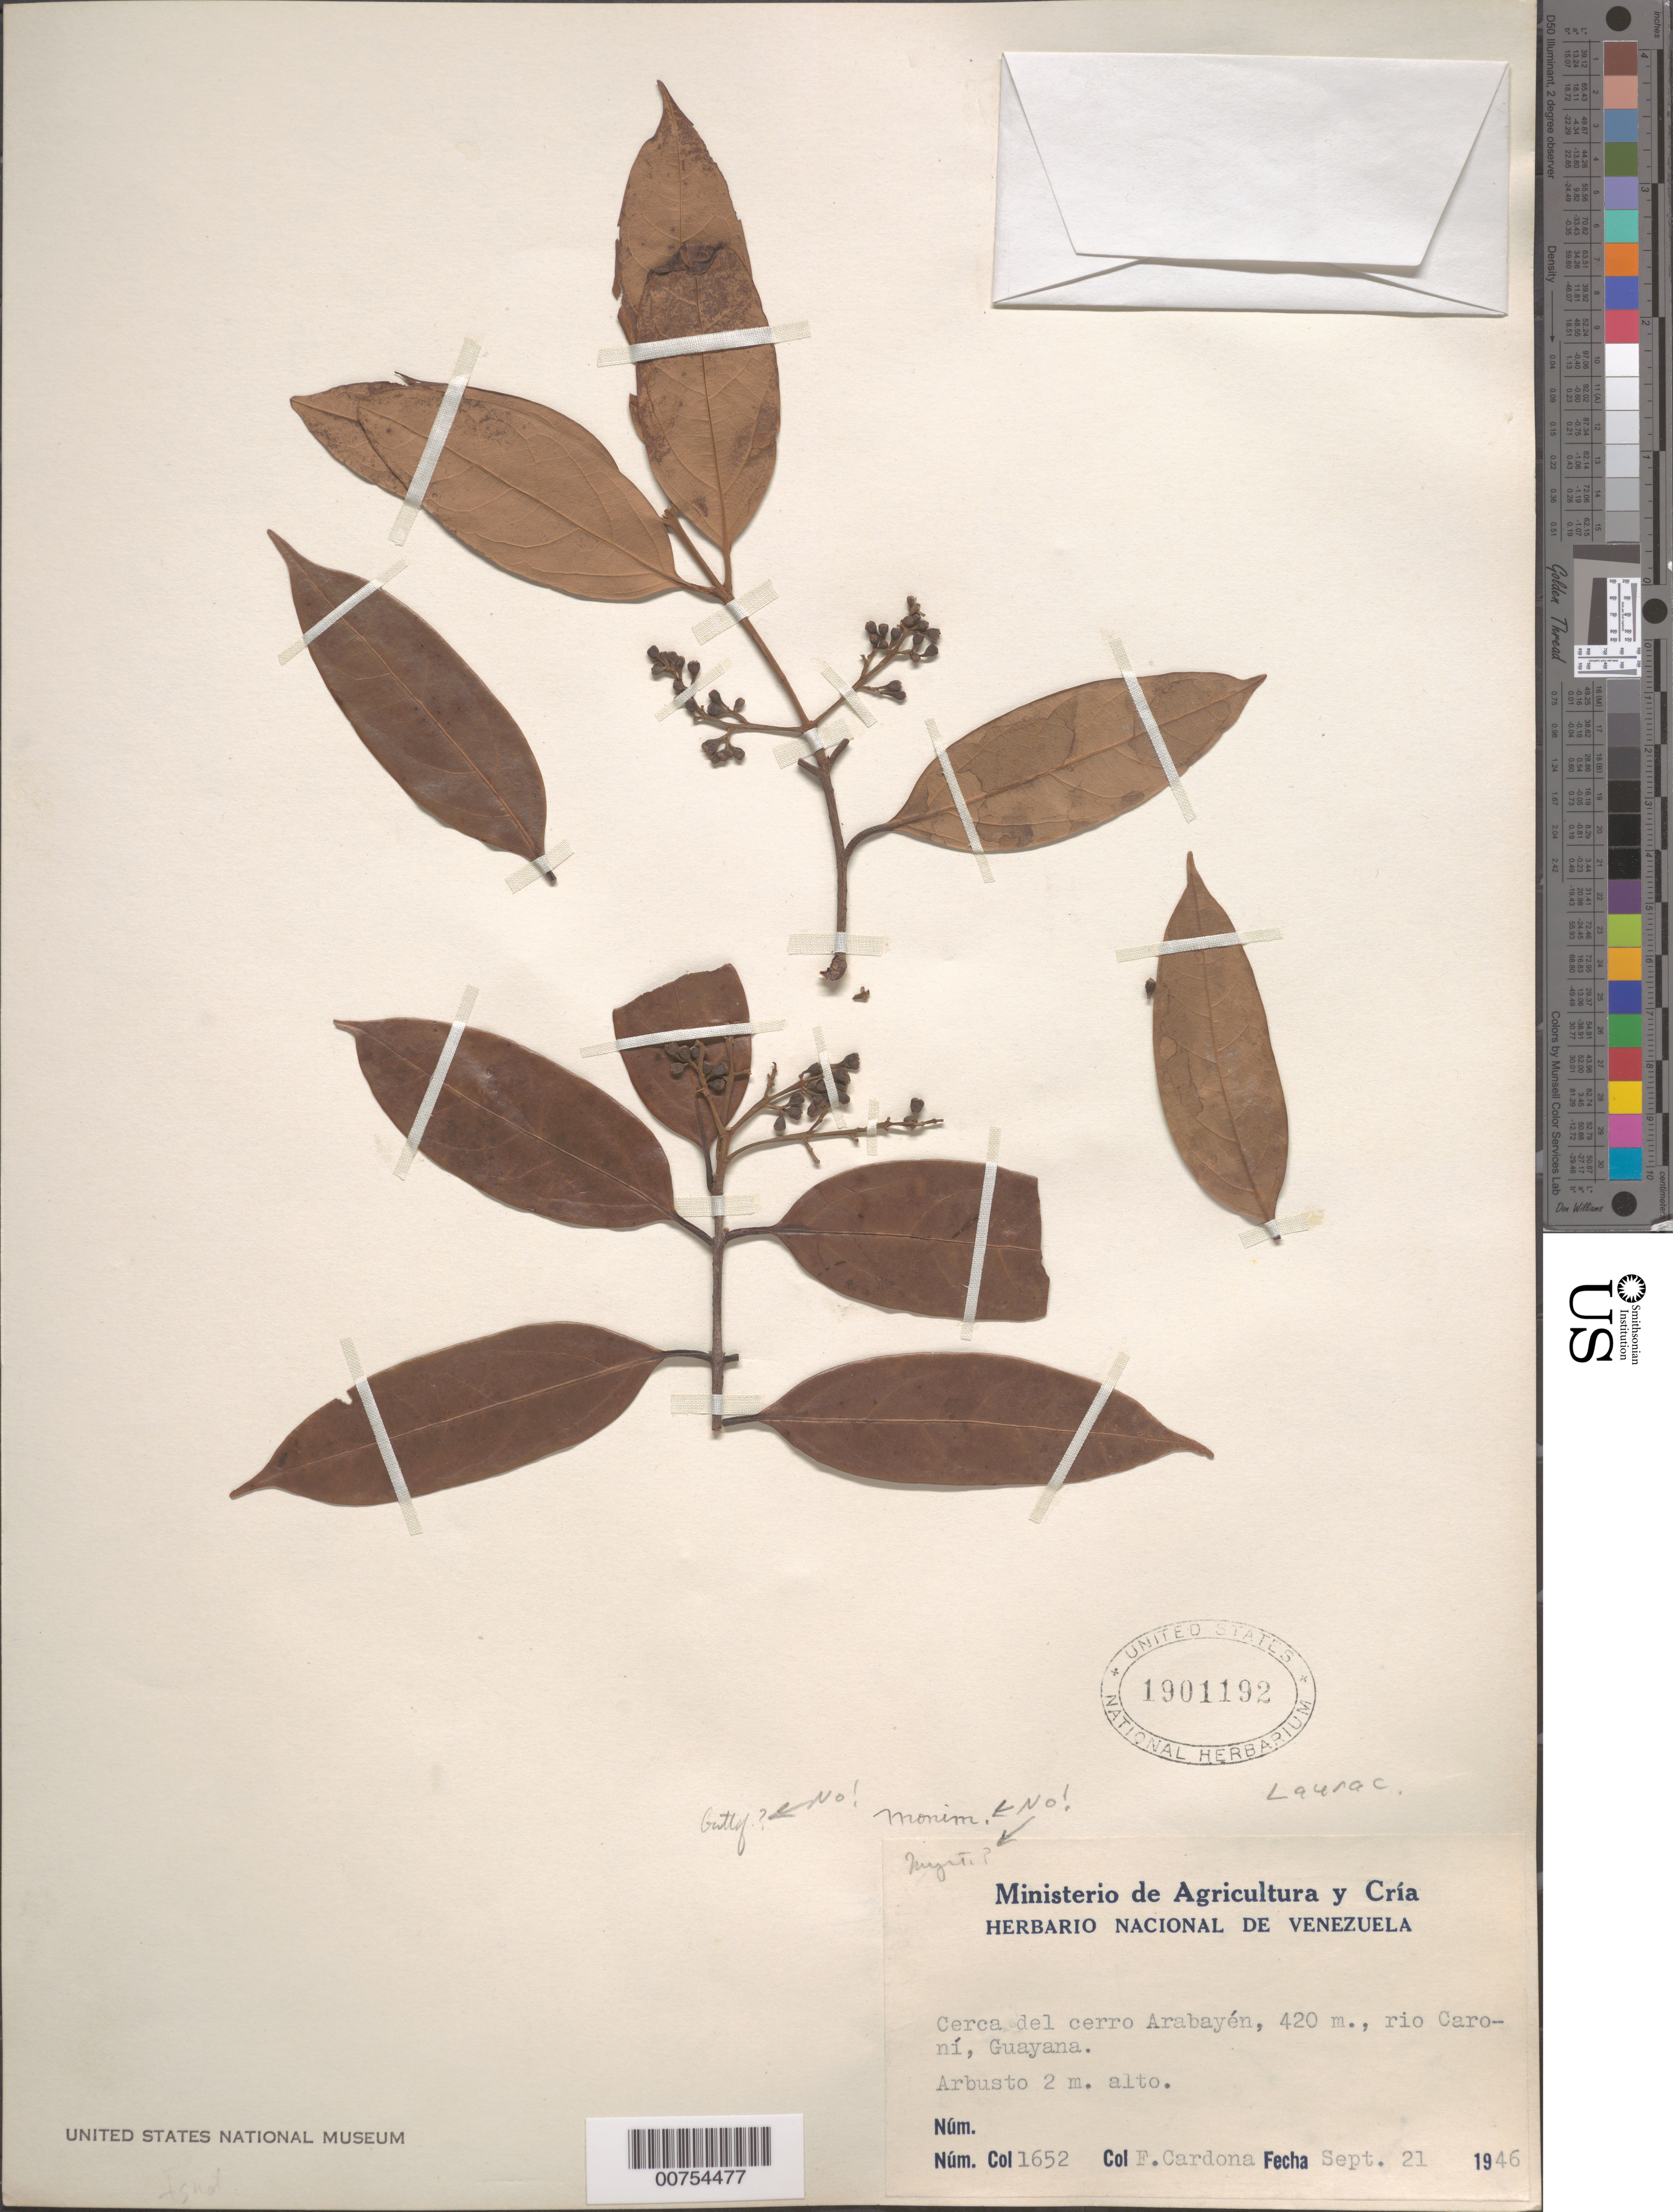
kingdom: Plantae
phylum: Tracheophyta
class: Magnoliopsida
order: Laurales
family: Lauraceae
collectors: F. Cardona Puig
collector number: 1652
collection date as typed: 21-Sep-46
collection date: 1946-09-21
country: Venezuela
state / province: Bolívar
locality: Río Caroní, Cerro Arabayén (Guayana)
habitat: Cerca del cerro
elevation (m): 420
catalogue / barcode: US 1901192